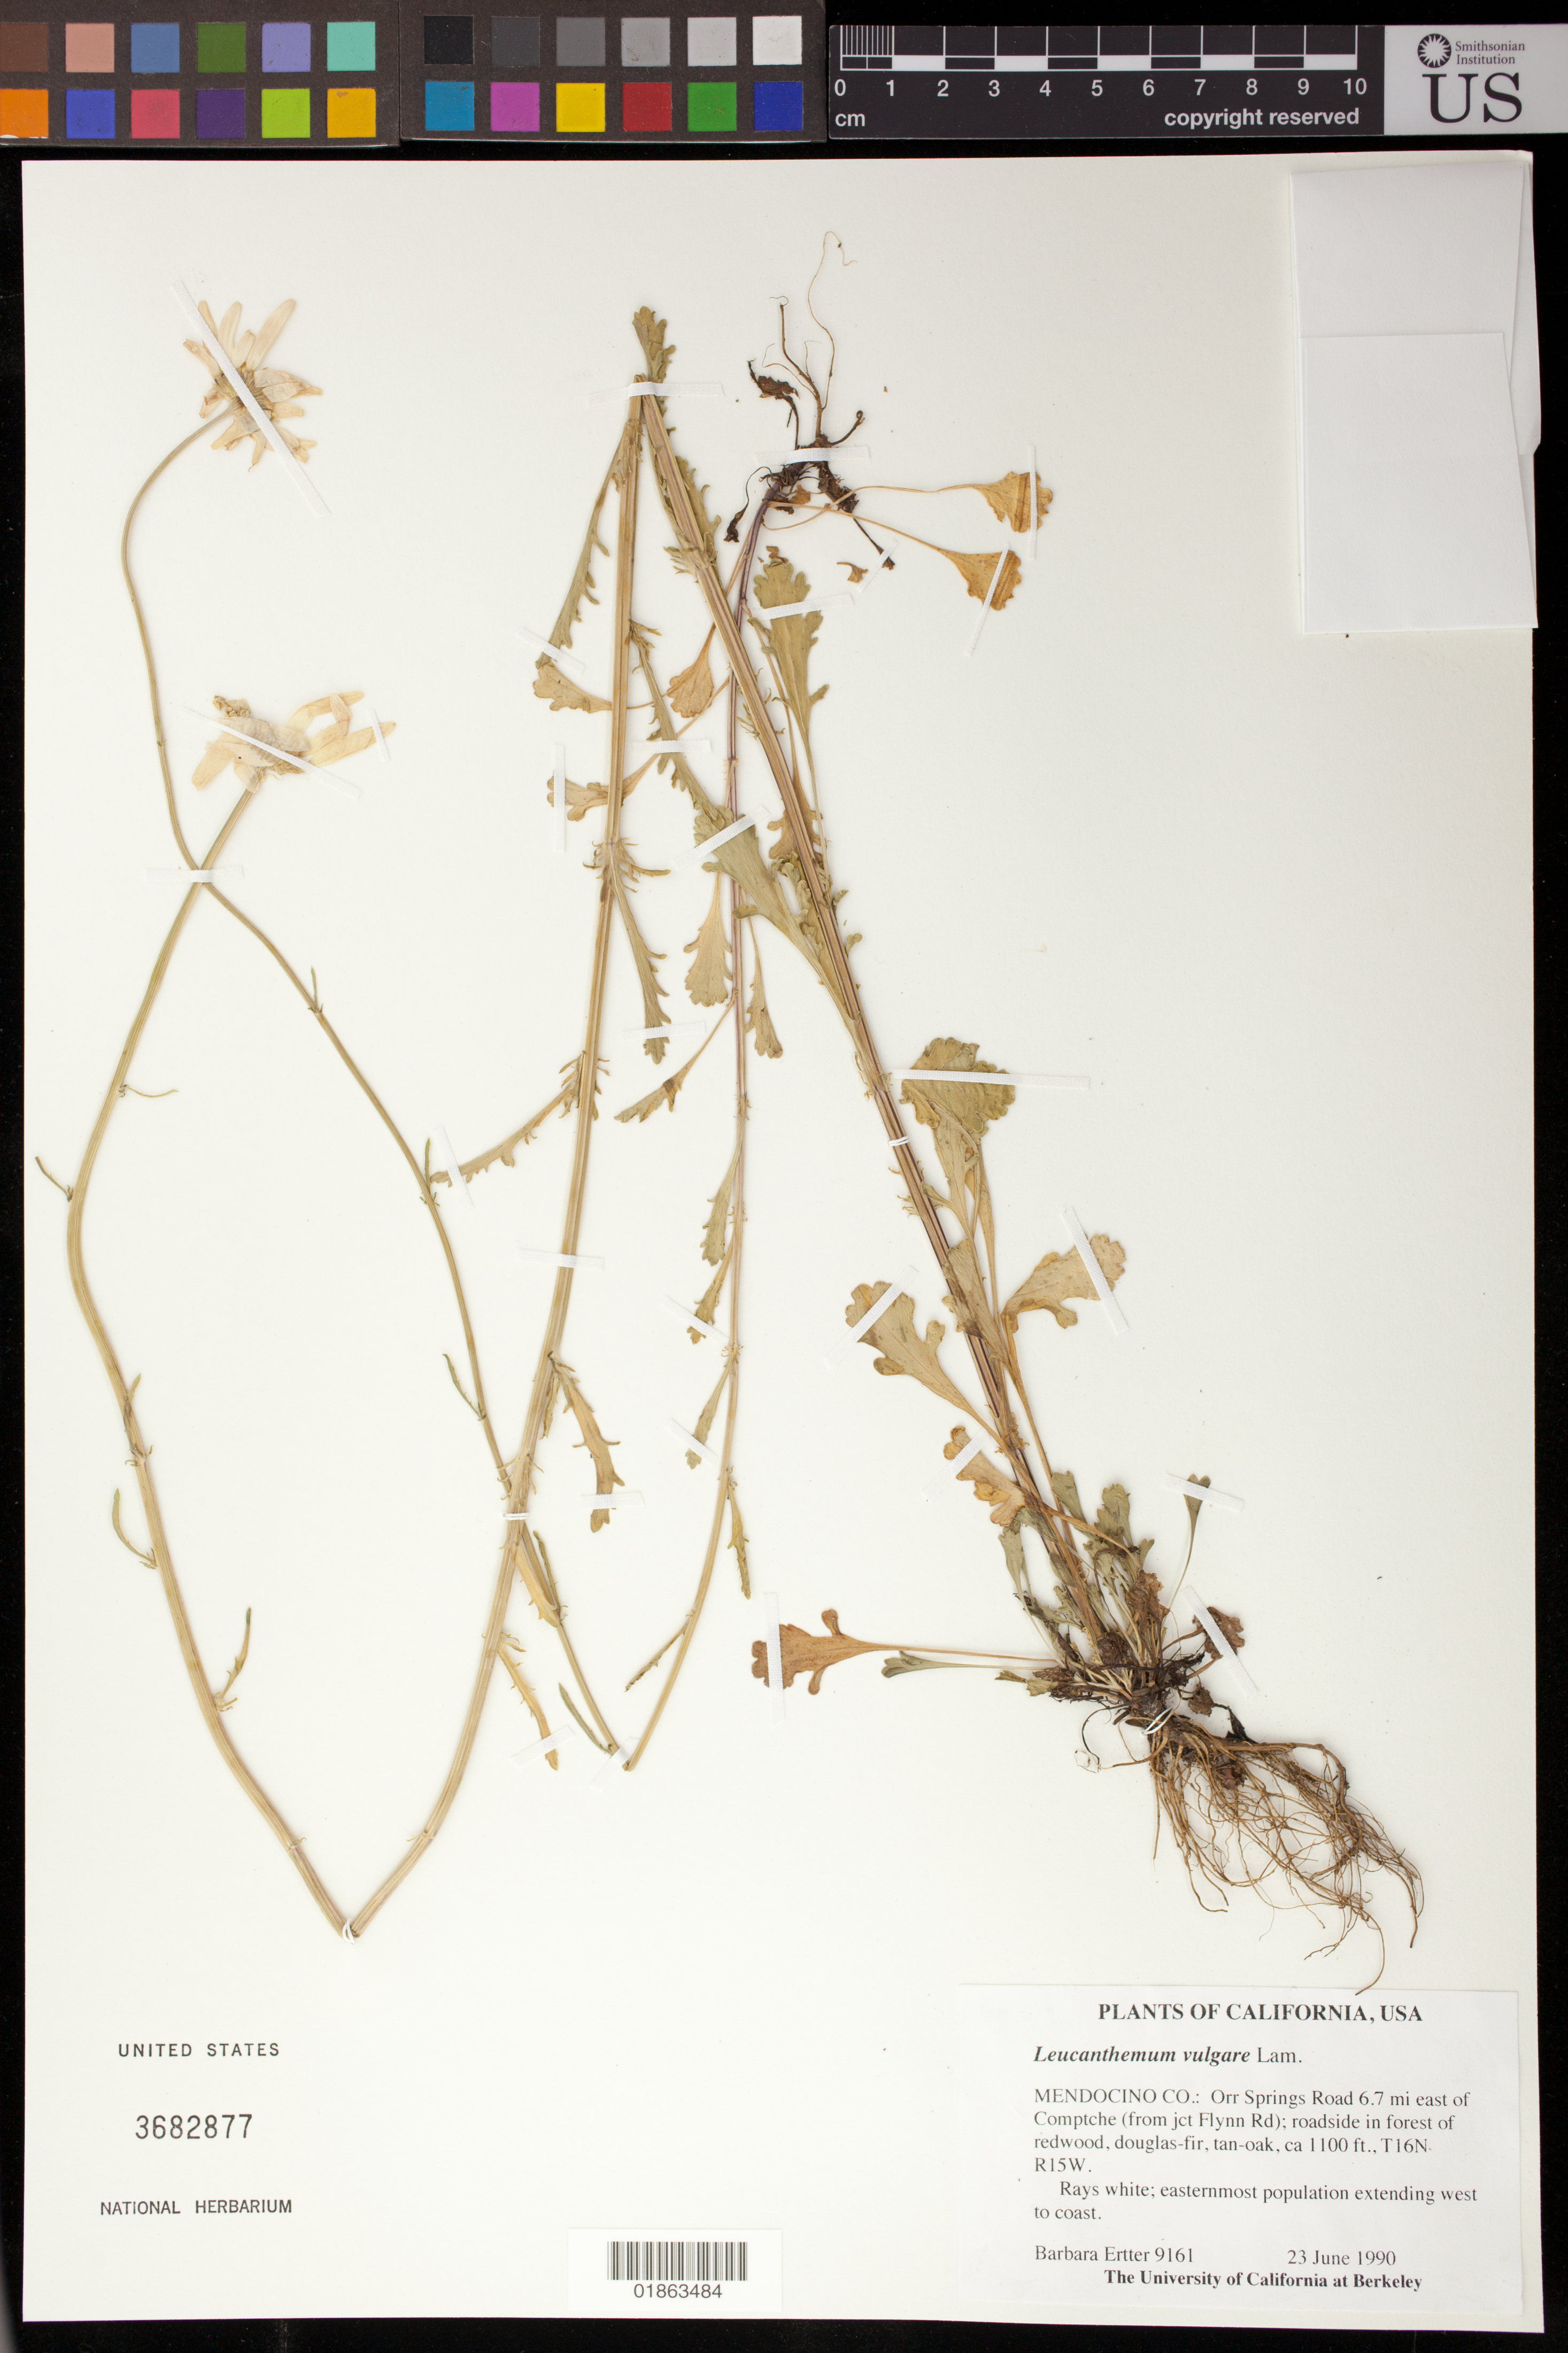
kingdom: Plantae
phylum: Tracheophyta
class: Magnoliopsida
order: Asterales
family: Asteraceae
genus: Leucanthemum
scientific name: Leucanthemum vulgare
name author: Lam.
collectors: B. Ertter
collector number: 9161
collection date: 1990-06-23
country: United States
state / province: California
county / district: Mendocino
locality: Orr Springs Road 6.7 mi east of Comptche (from jct Flynn Rd); T16N R15W.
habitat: Roadside in forest.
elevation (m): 335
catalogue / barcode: US 3682877